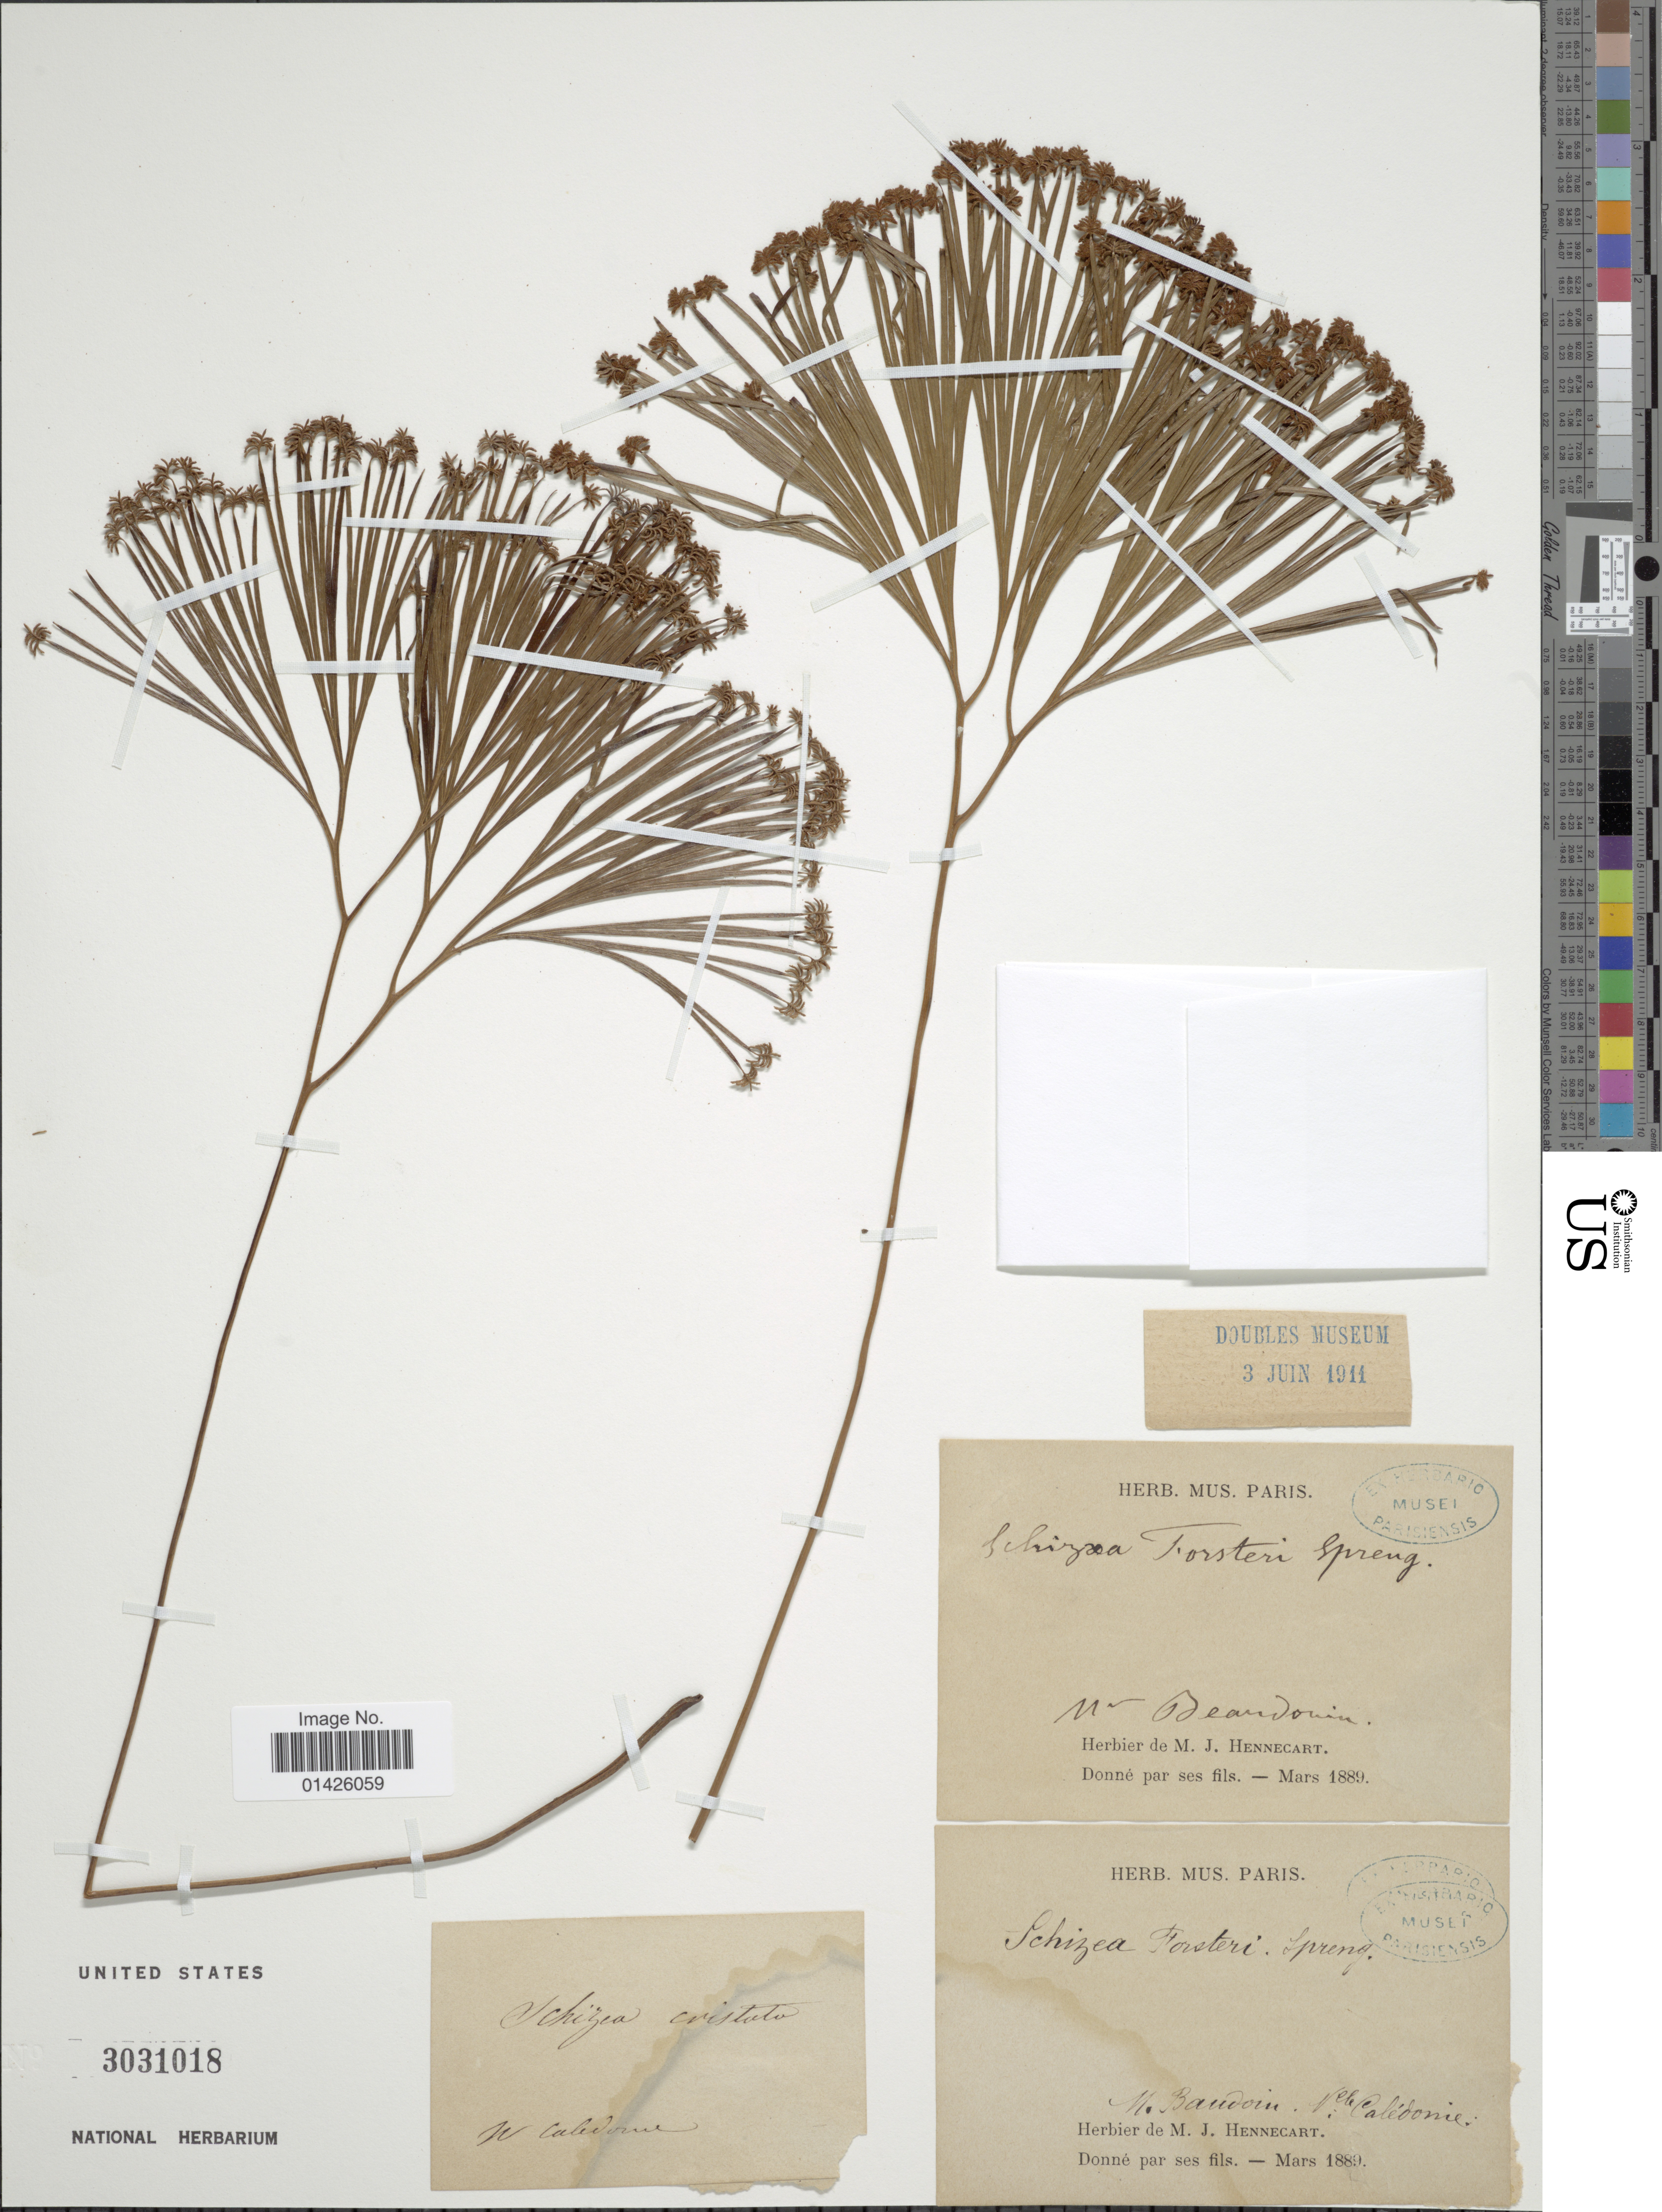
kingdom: Plantae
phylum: Tracheophyta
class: Polypodiopsida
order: Schizaeales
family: Schizaeaceae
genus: Schizaea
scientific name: Schizaea dichotoma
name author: (L.) J. Sm.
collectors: ex herb. M. J. Hennecart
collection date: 1889-03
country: New Caledonia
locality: W. Caldone, M. Baudoin [interpreted]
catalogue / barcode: US 3031018